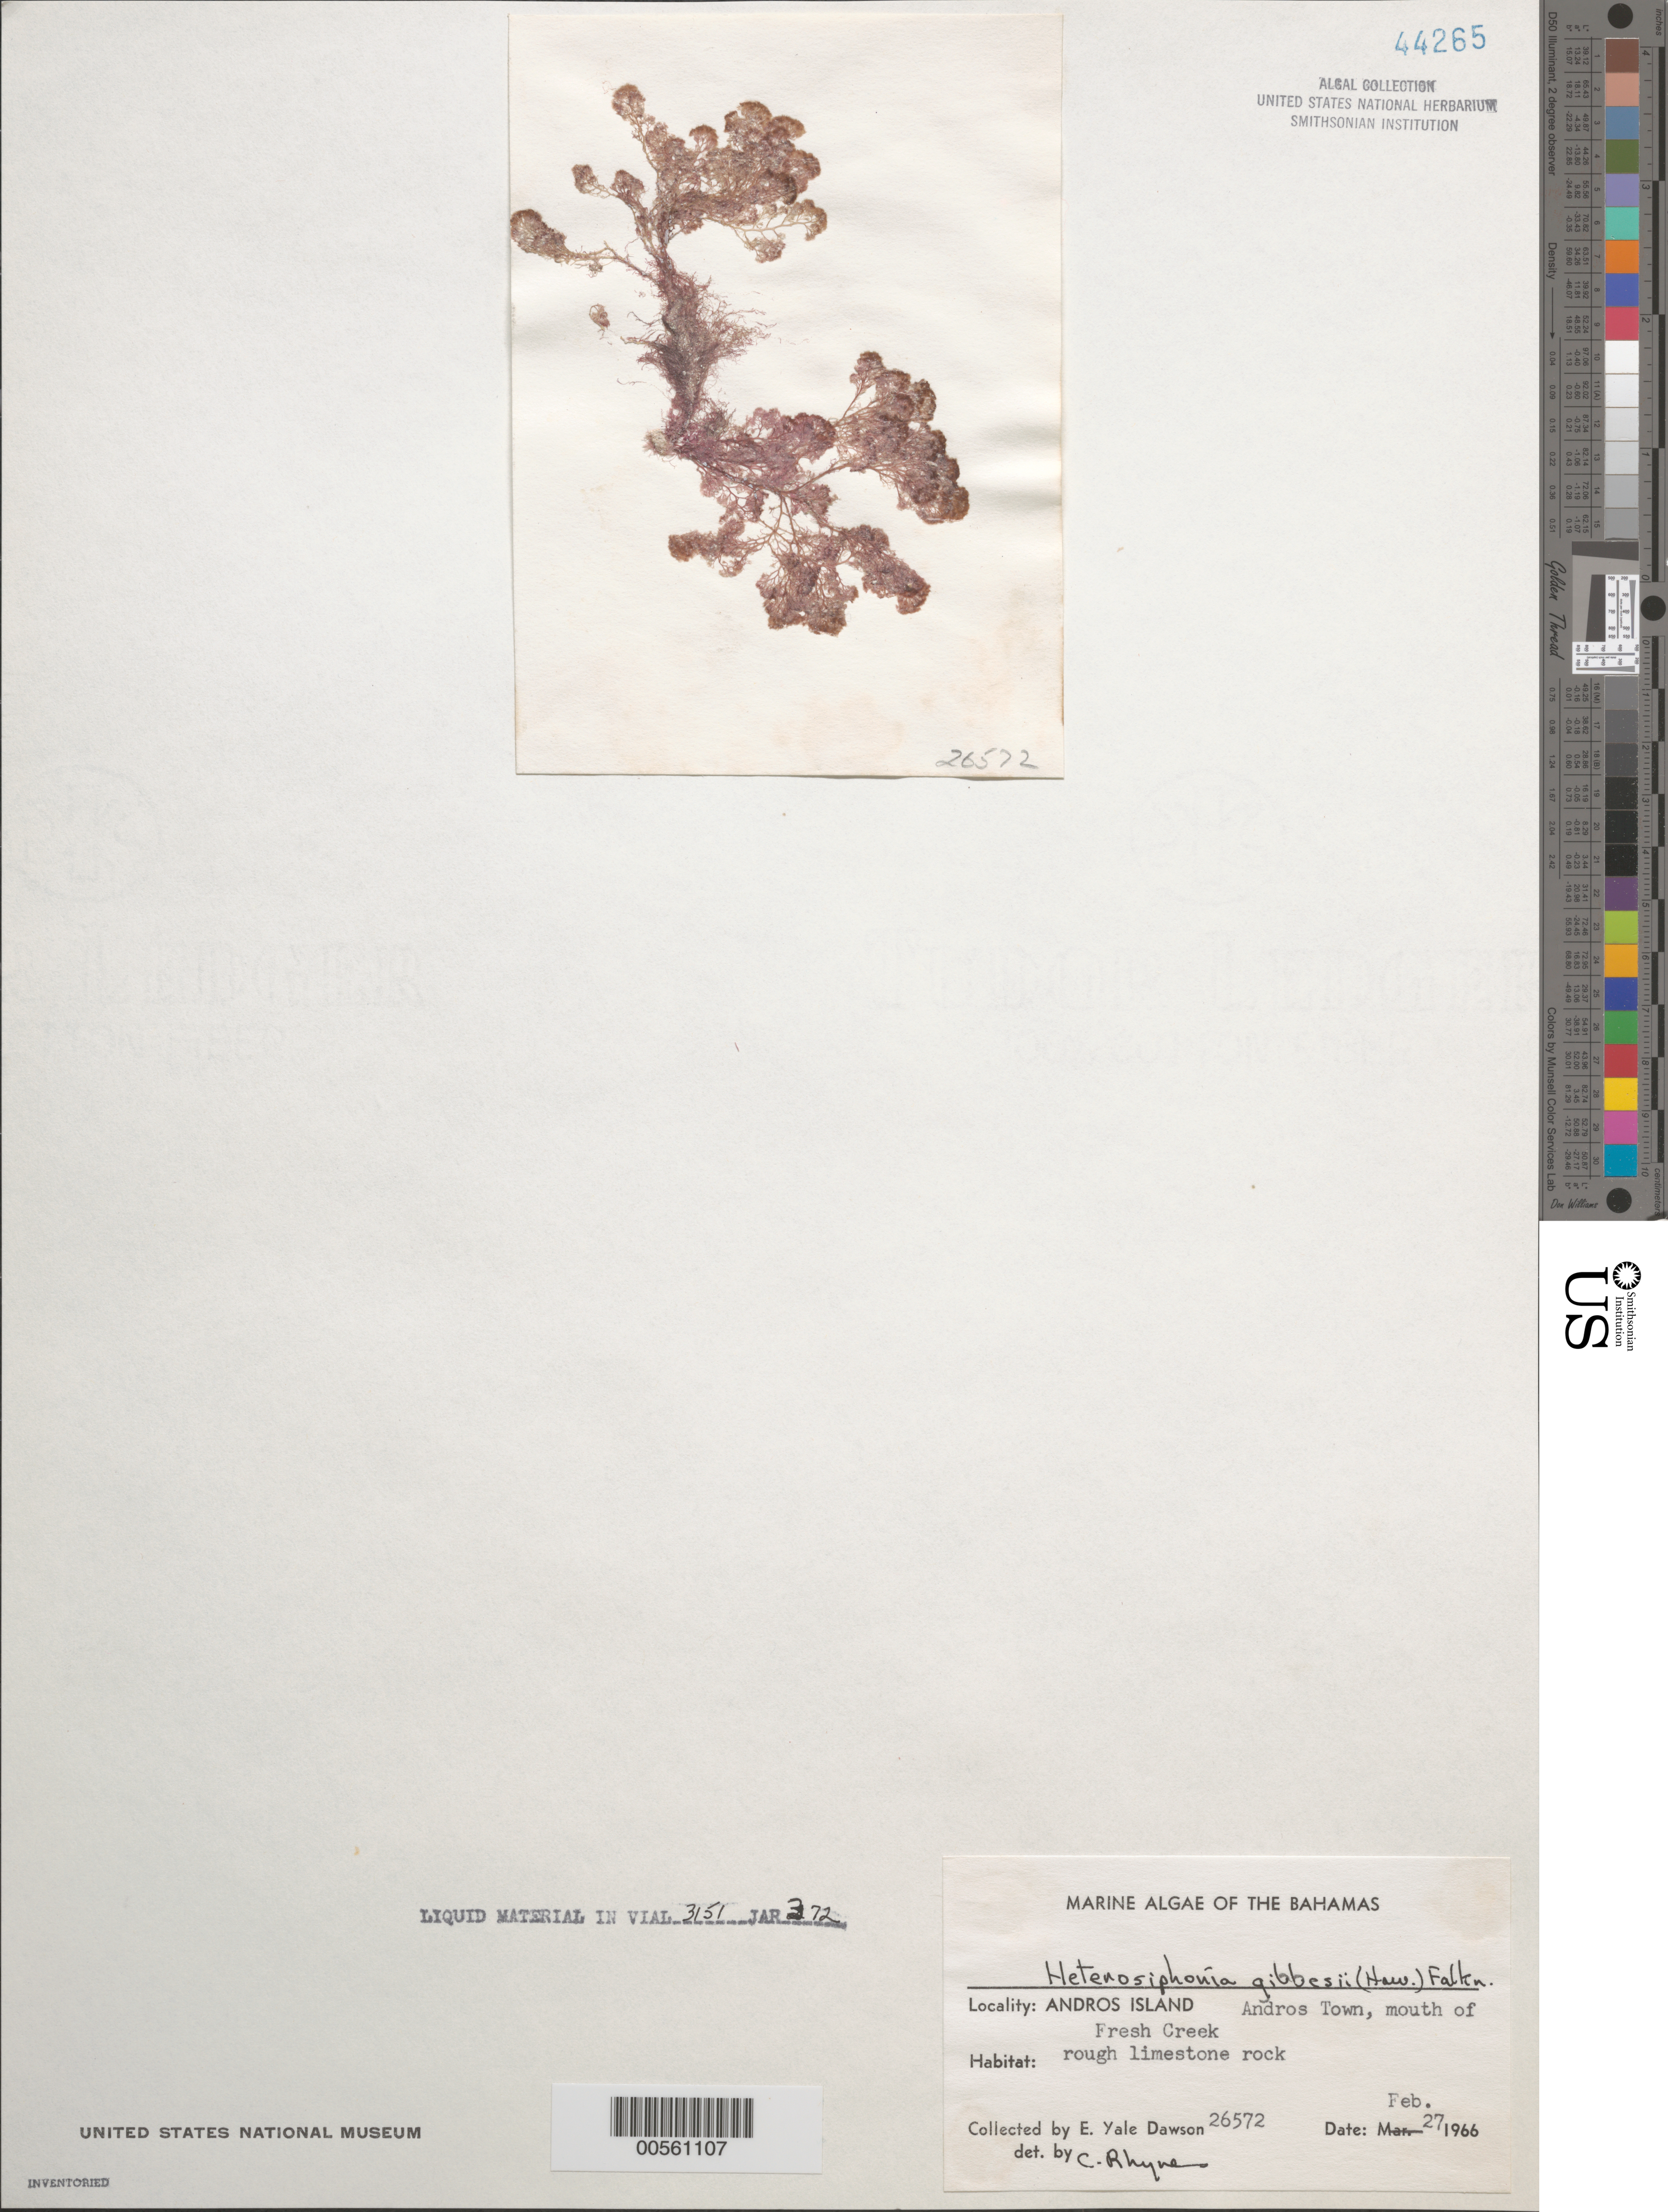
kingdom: Plantae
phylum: Rhodophyta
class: Florideophyceae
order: Ceramiales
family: Dasyaceae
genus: Heterosiphonia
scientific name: Heterosiphonia gibbesii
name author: (Harv.)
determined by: Rhyne, C. F.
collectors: E. Y. Dawson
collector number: EYD 26572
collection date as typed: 27 Feb 1966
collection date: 1966-02-27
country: Bahamas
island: Andros Island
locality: Fresh Creek mouth, Andros Town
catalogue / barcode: US 44265